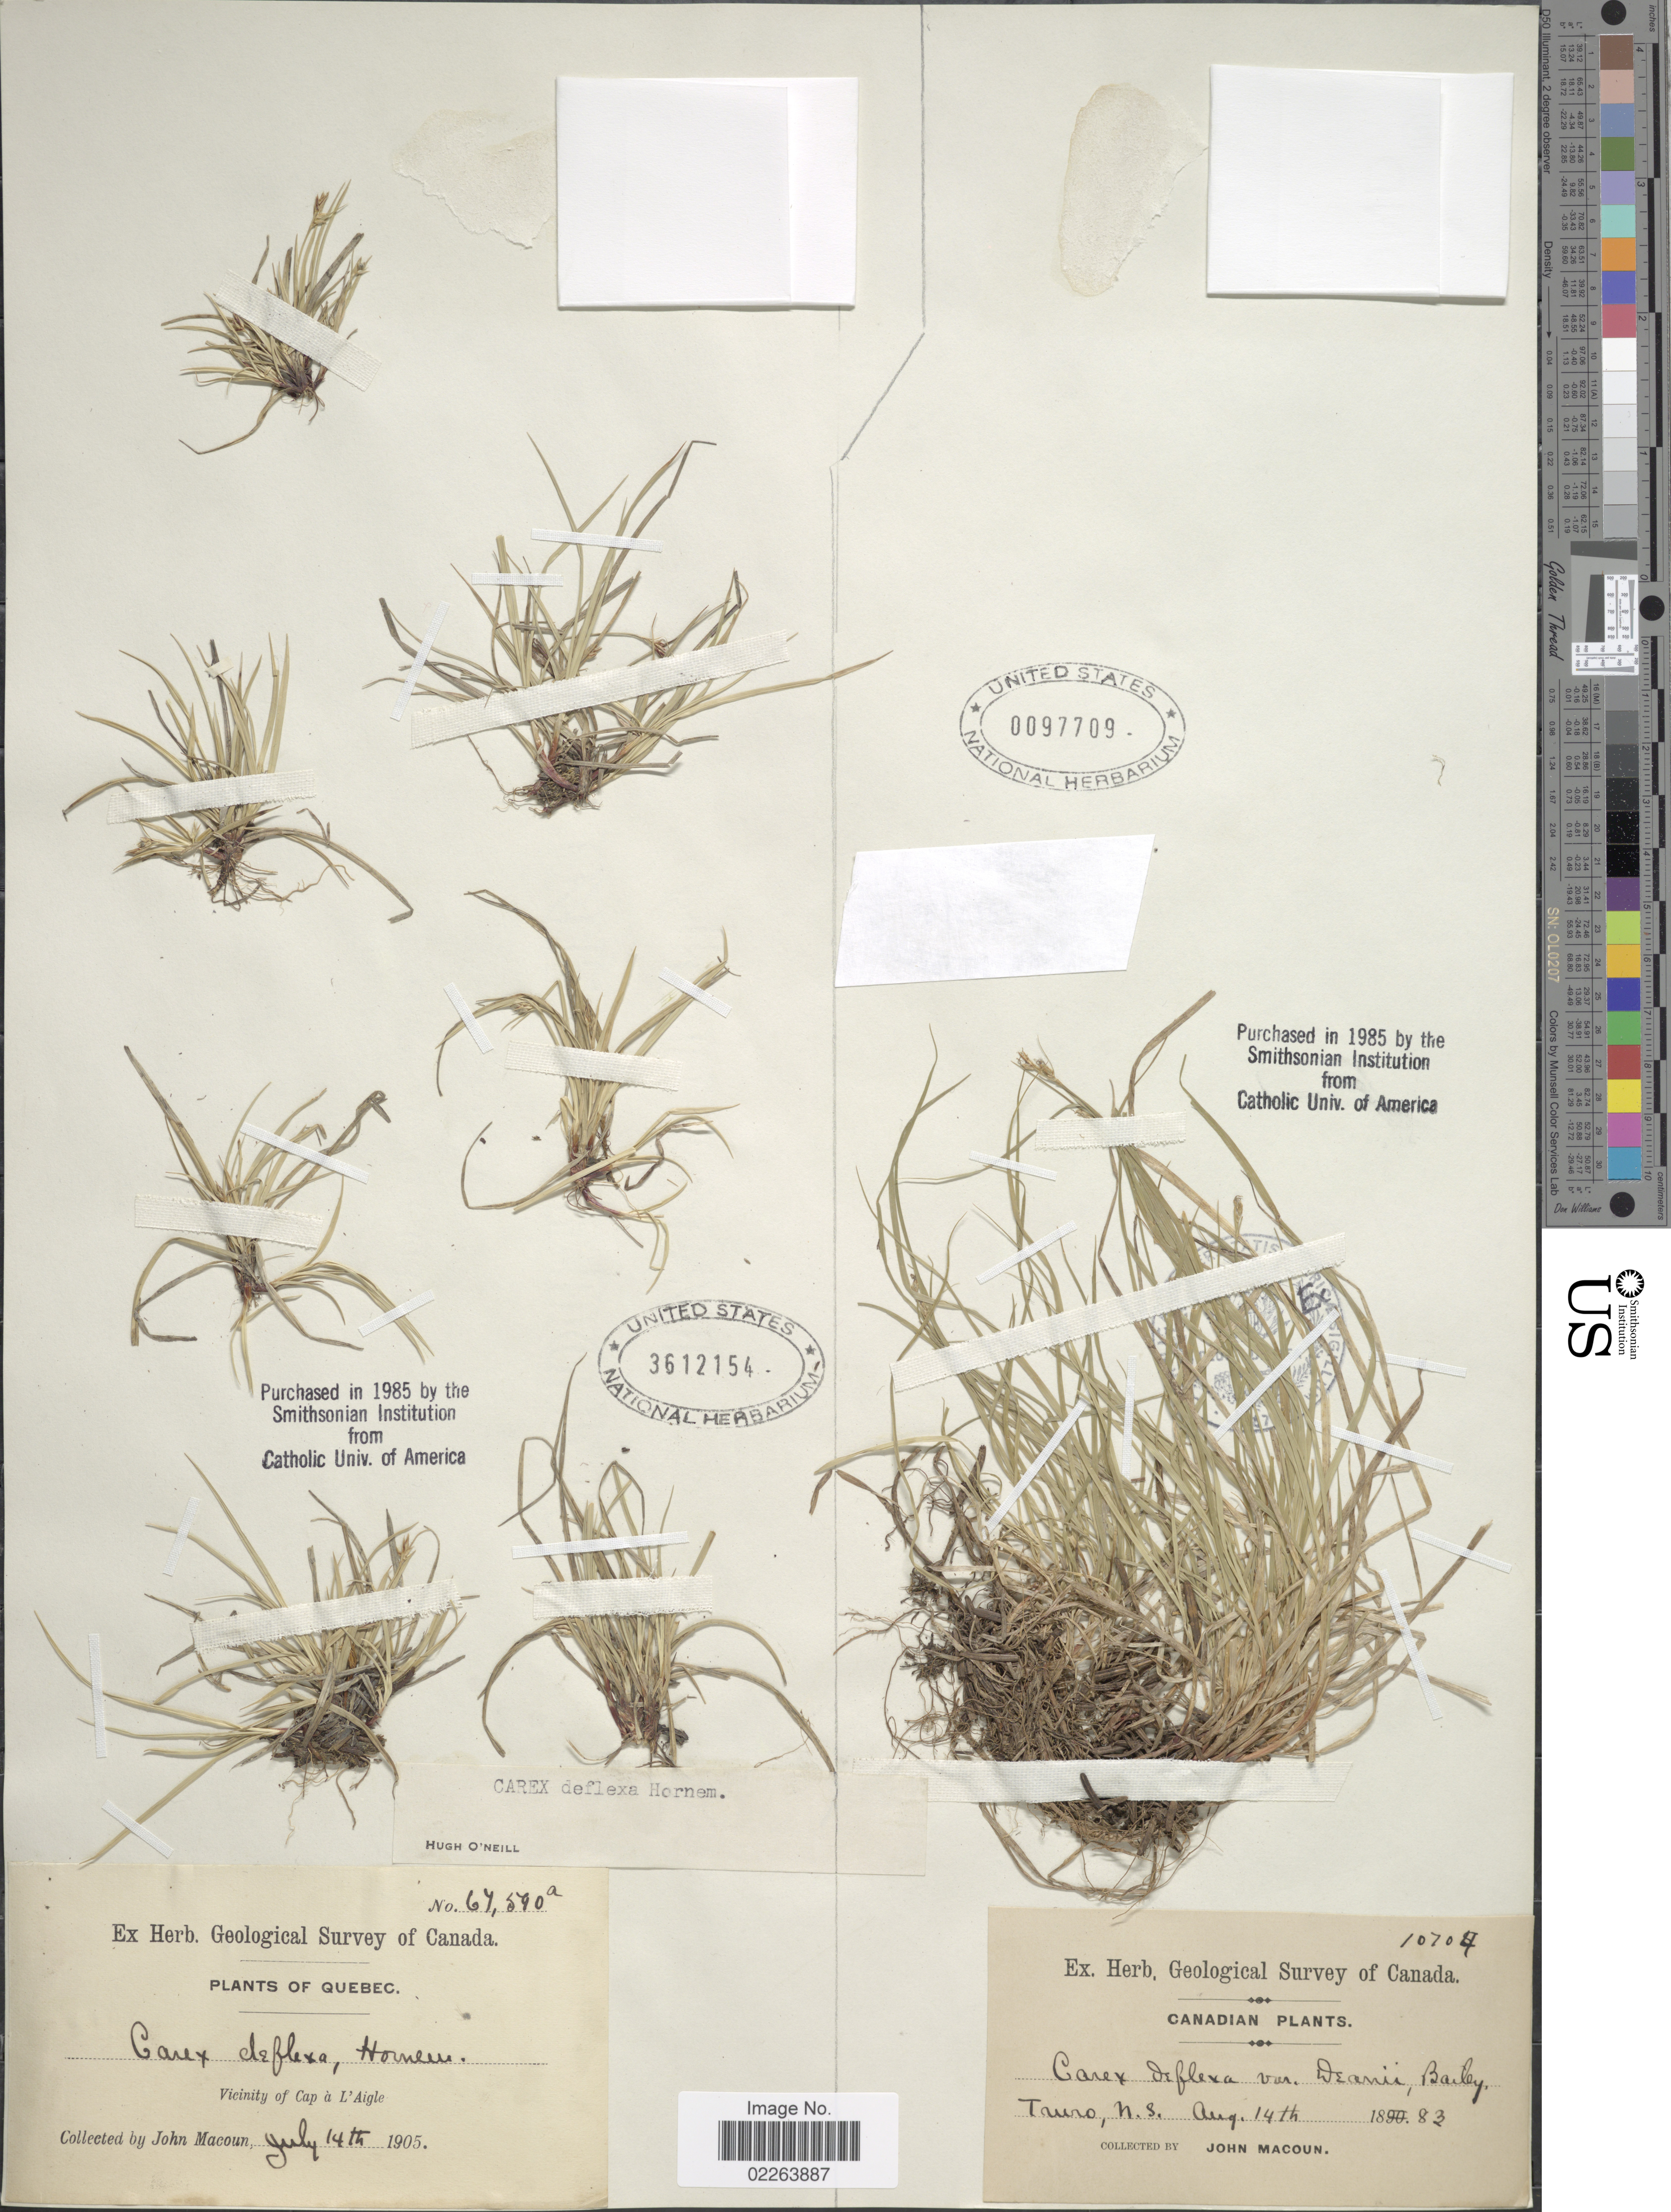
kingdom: Plantae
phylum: Tracheophyta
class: Liliopsida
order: Poales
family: Cyperaceae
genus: Carex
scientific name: Carex deflexa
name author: Hornem.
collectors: J. Macoun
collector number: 67590a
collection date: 1905-07-14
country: Canada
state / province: Quebec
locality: Vicinity of Cap à L'Aigle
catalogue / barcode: US 3612154